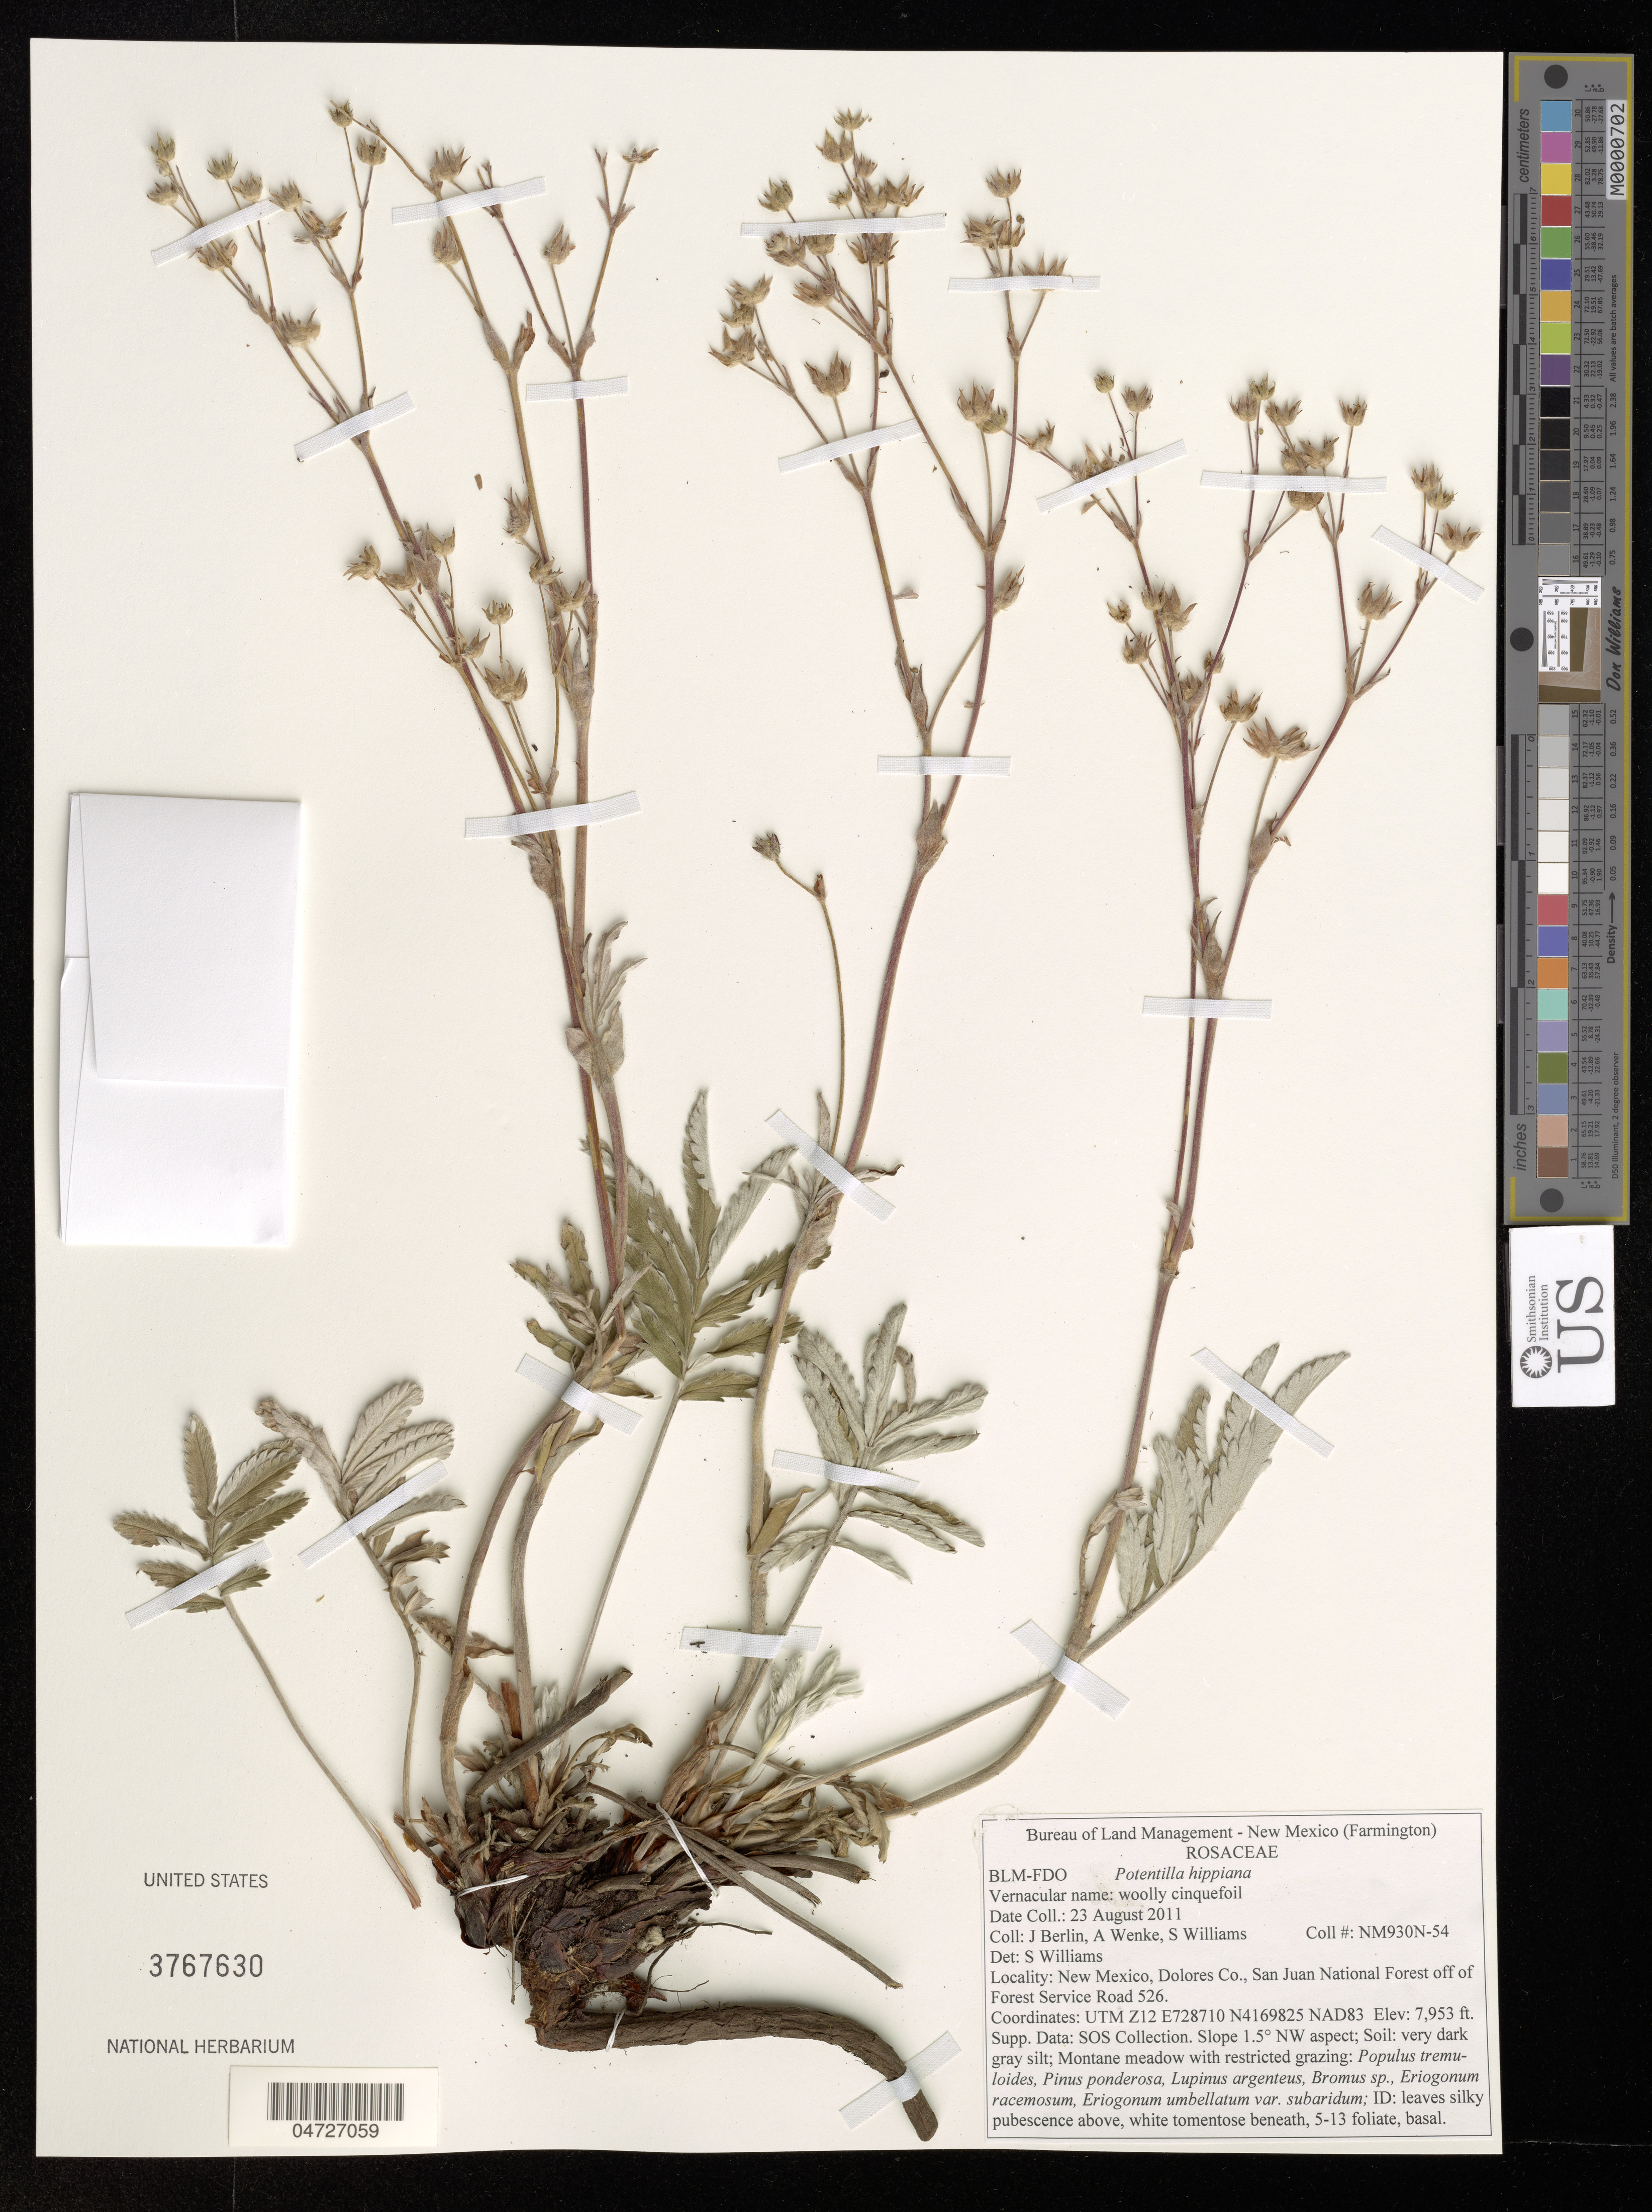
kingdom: Plantae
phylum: Tracheophyta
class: Magnoliopsida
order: Rosales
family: Rosaceae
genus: Potentilla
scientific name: Potentilla hippiana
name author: Lehm.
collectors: J. Berlin, A. Wenke & S. Williams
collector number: NM930N-54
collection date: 2011-08-23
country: United States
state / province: Colorado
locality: Dolores Co., San Juan National Forest off of Forest Service Road 526.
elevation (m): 2424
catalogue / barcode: US 3767630